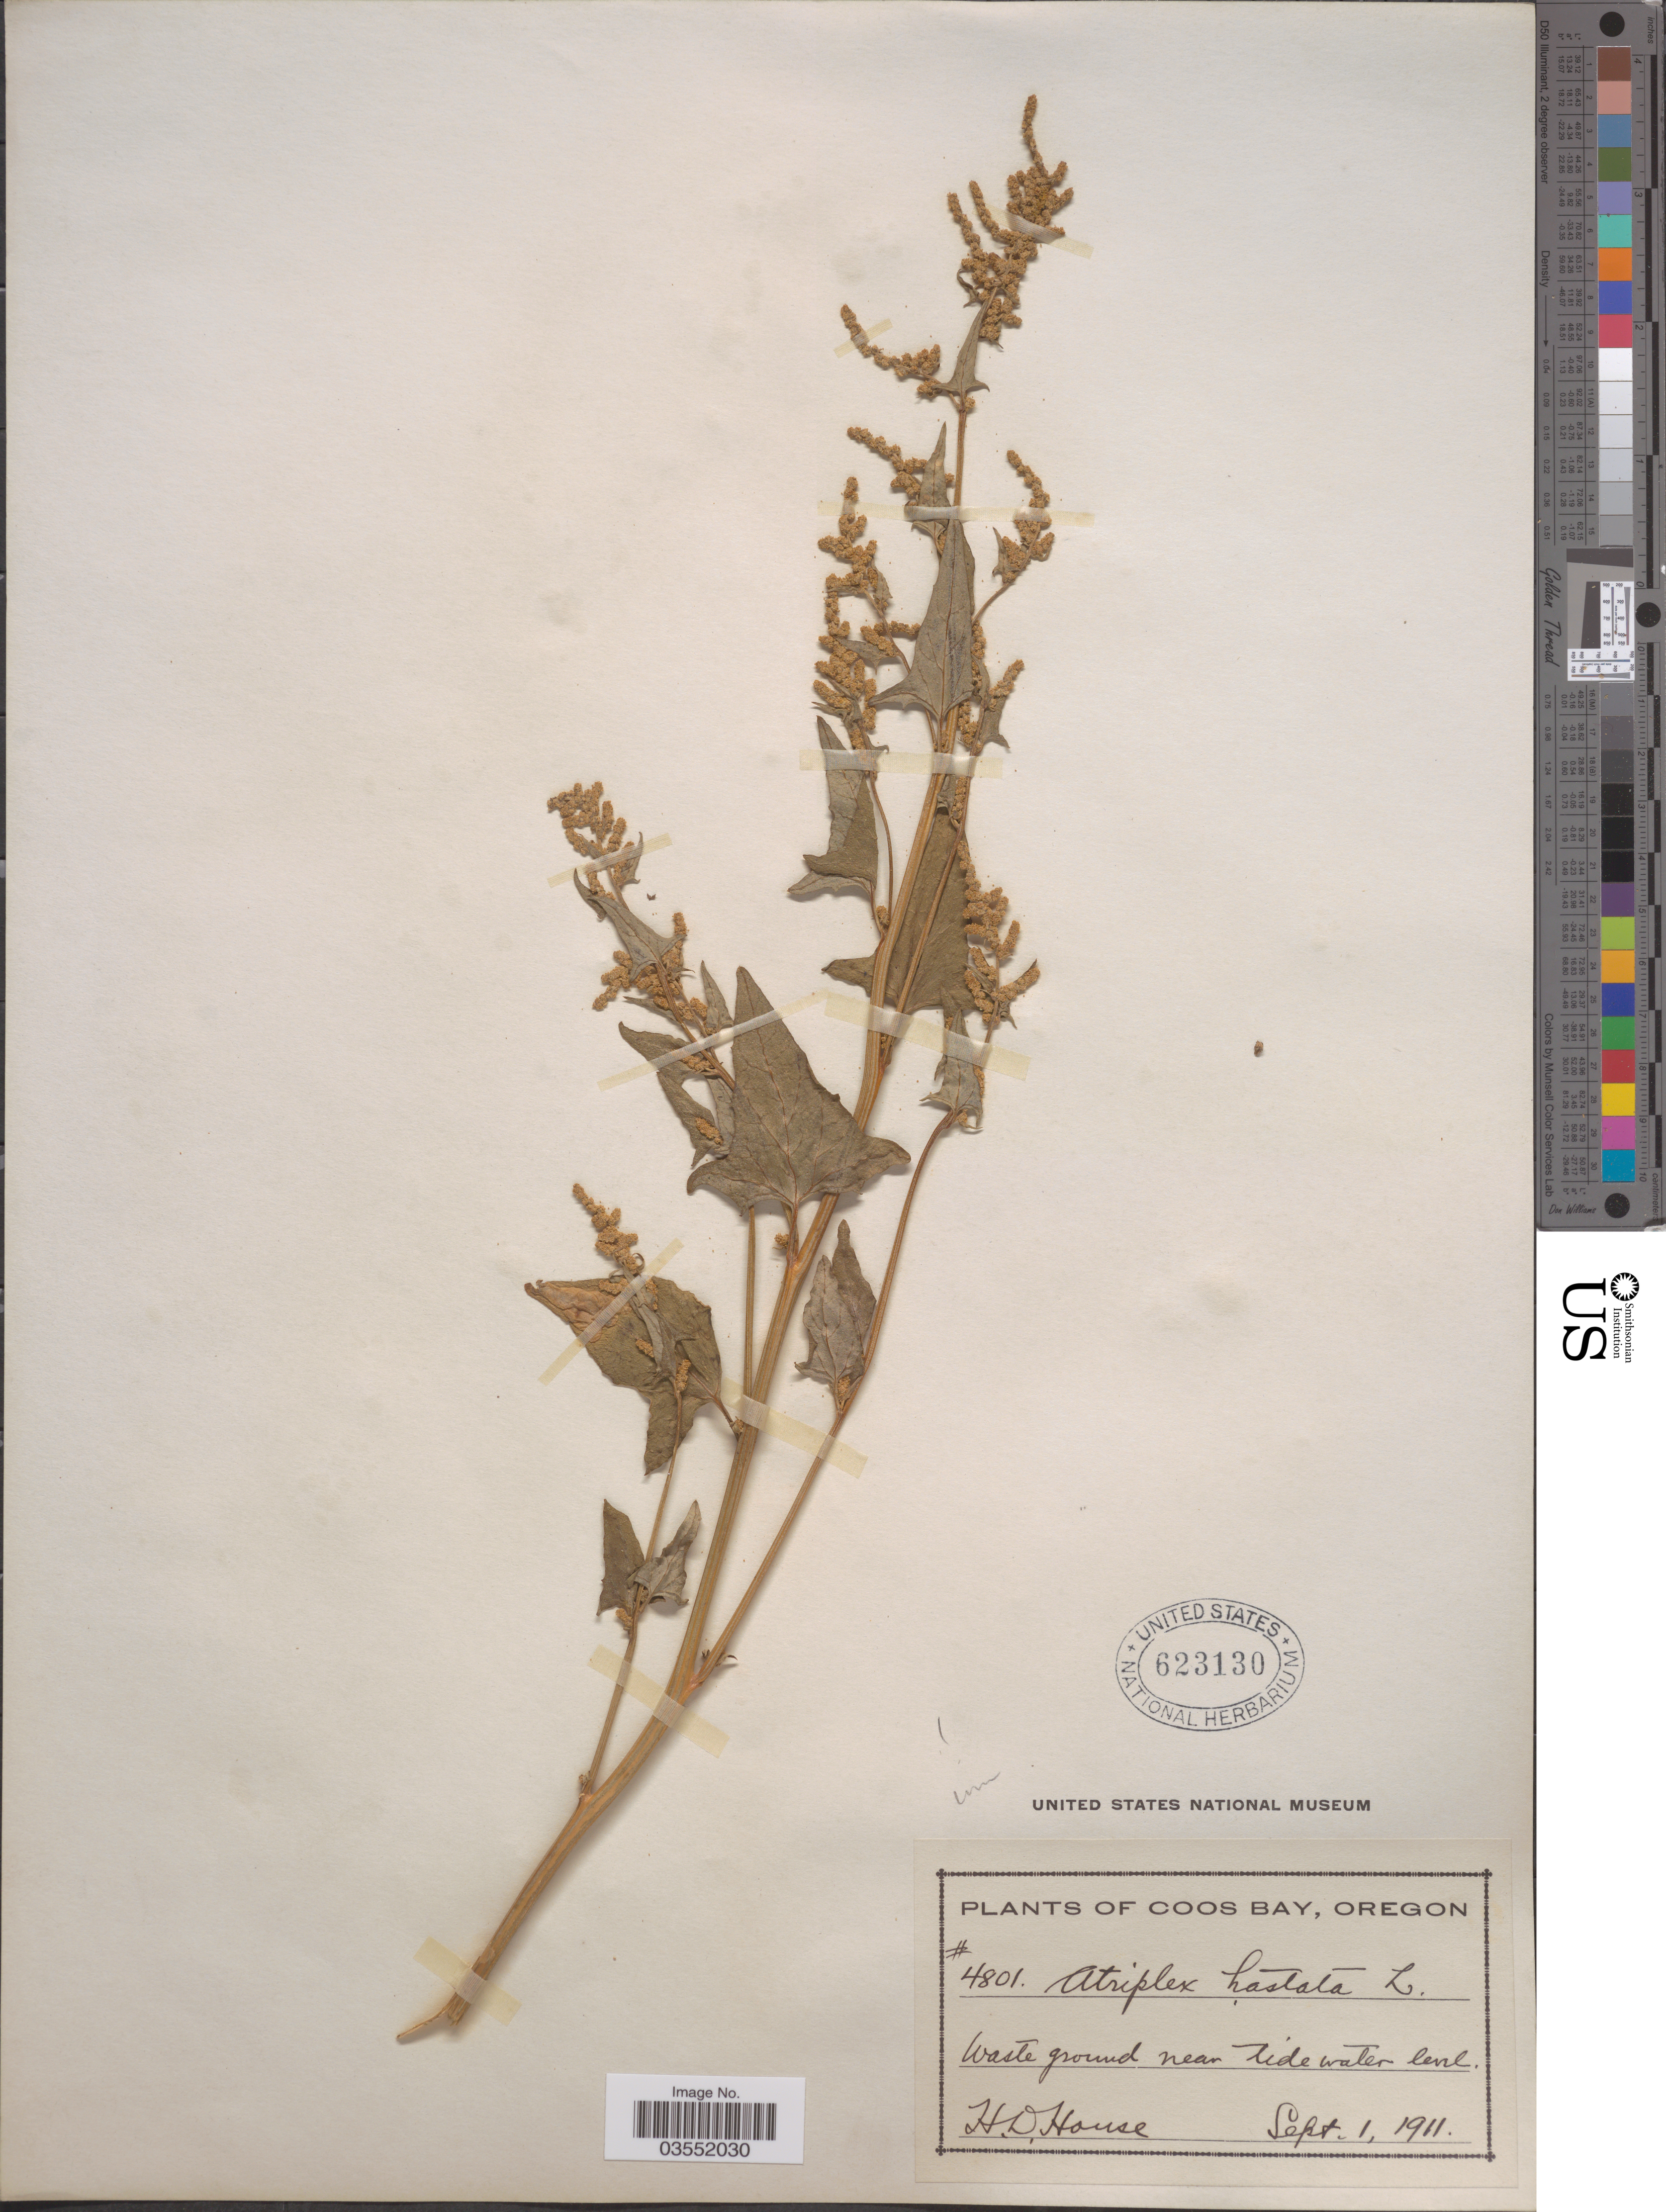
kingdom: Plantae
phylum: Tracheophyta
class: Magnoliopsida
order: Caryophyllales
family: Amaranthaceae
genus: Atriplex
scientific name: Atriplex hastata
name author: L.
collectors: H. D. House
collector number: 4801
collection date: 1911-09-01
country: United States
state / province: Oregon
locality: Coos Bay. Waste ground near tide water level.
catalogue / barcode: US 623130